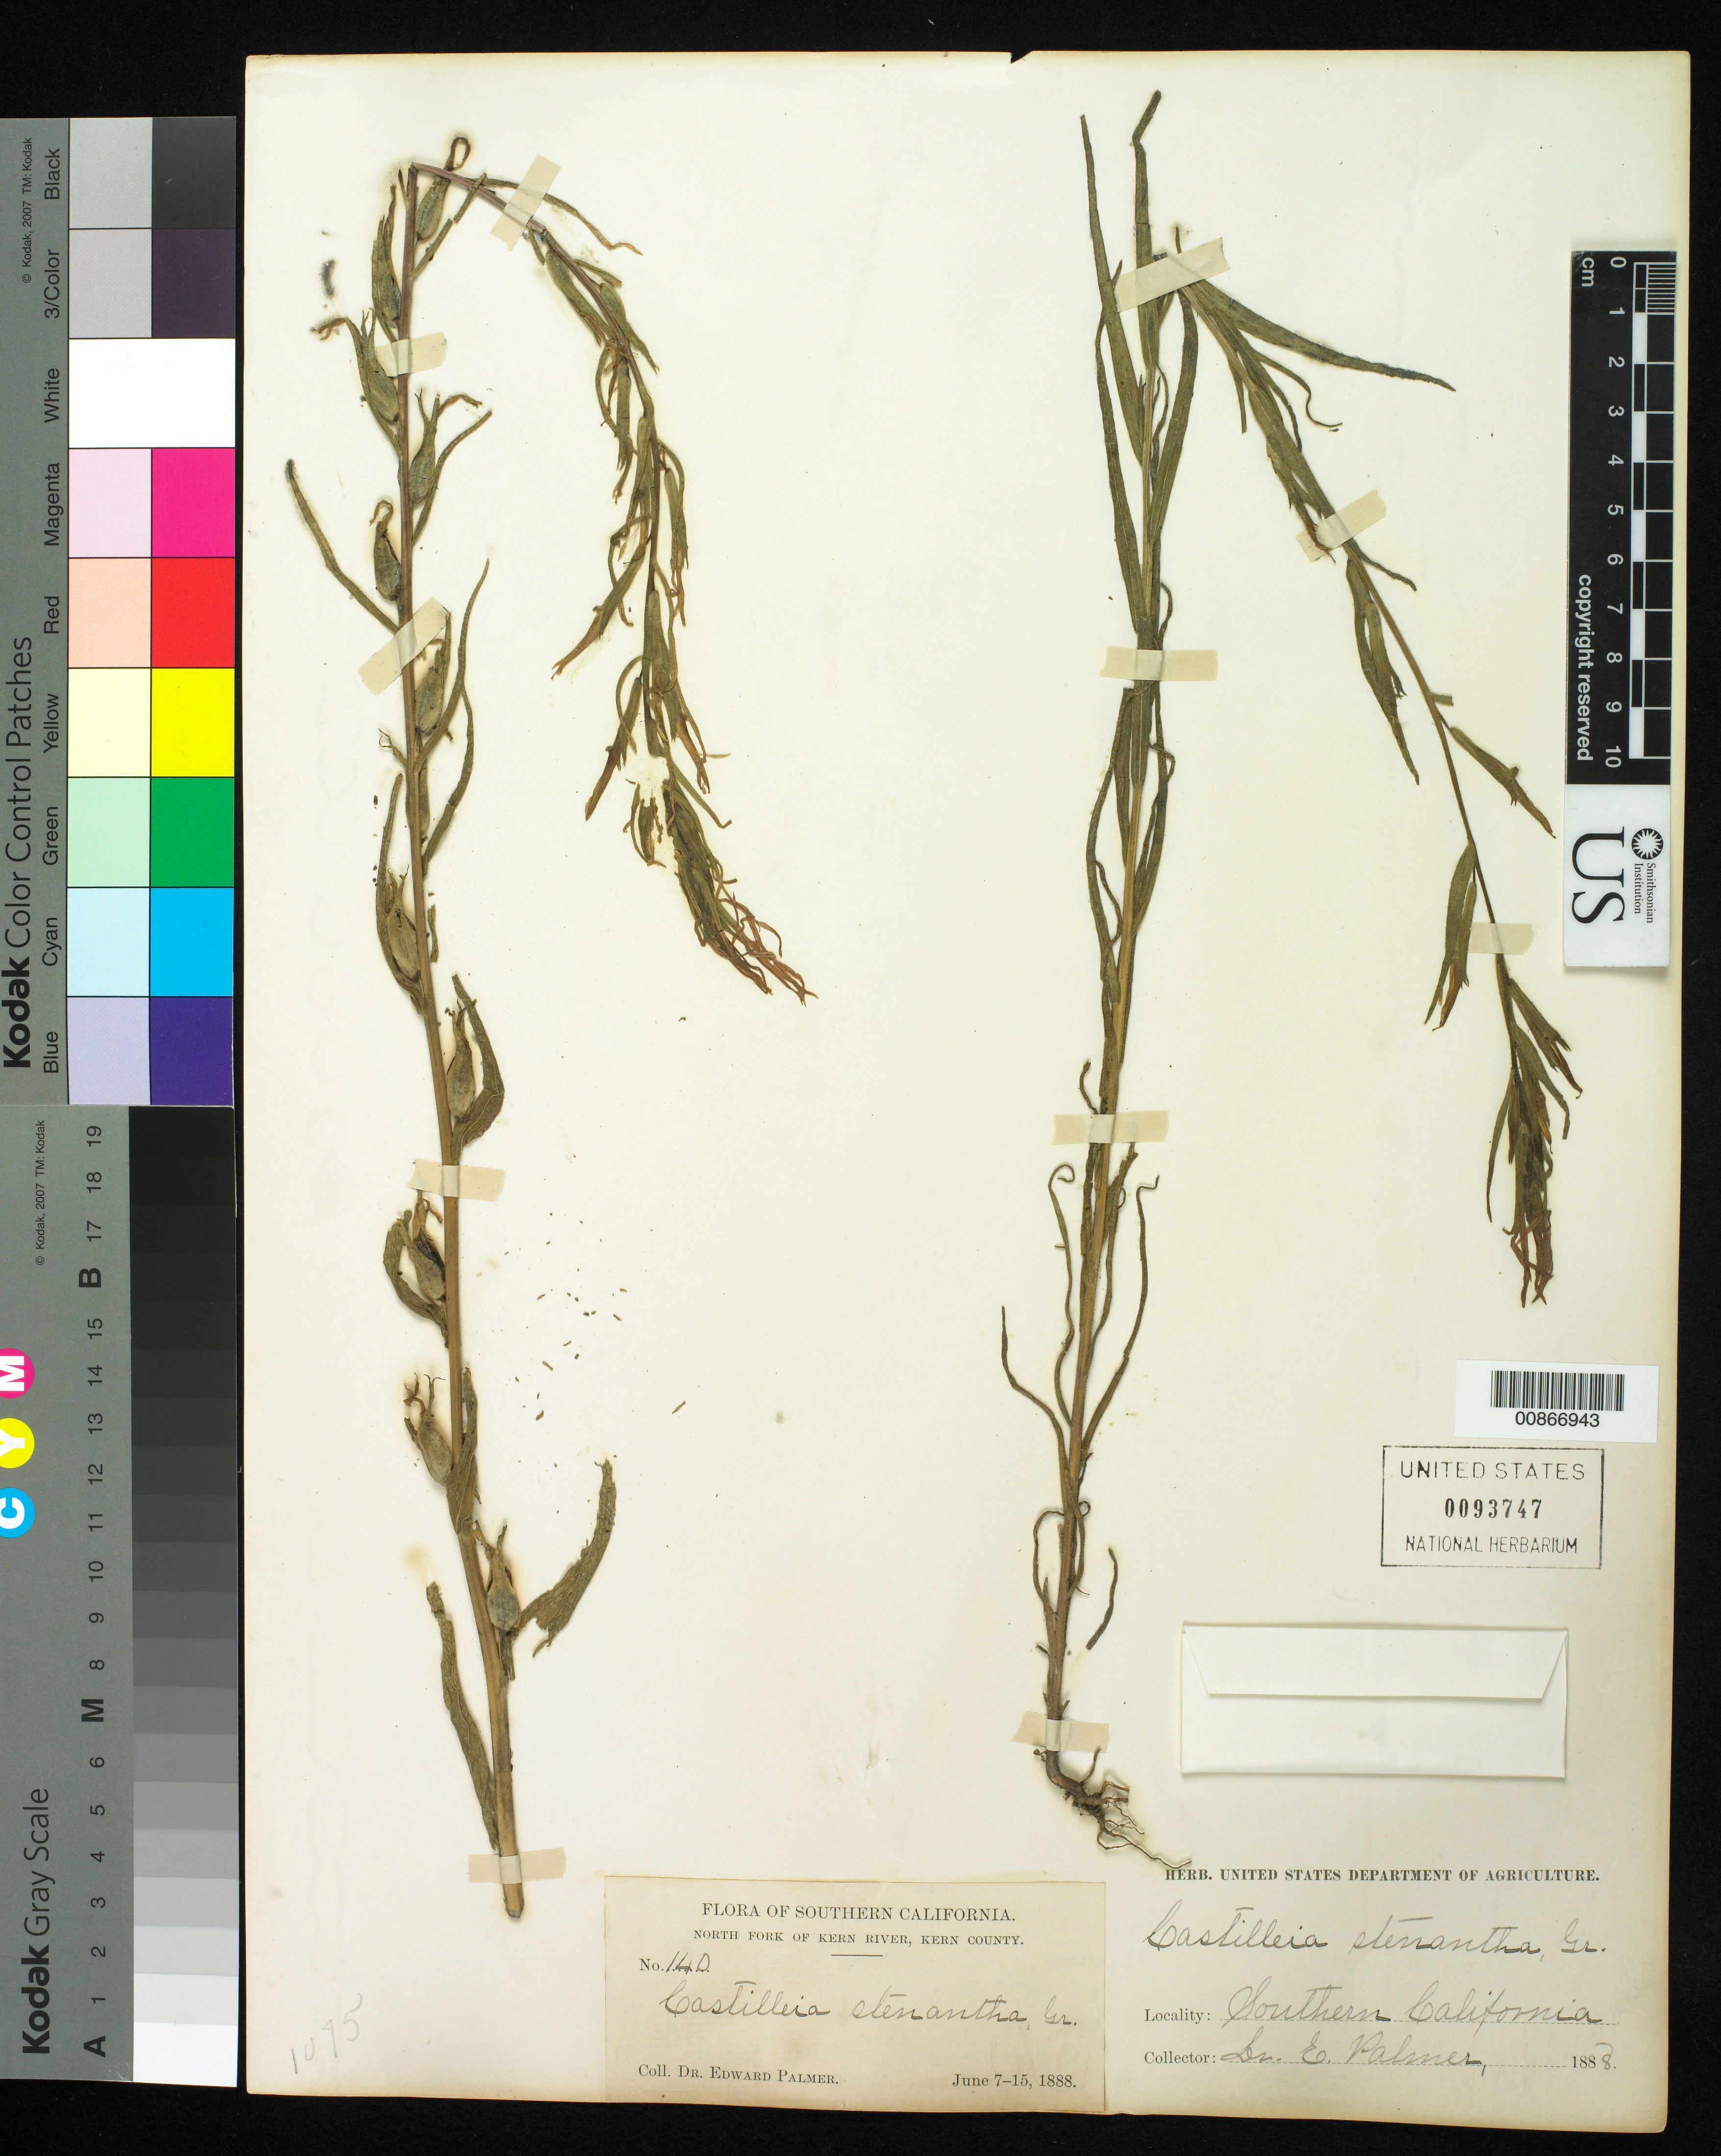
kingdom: Plantae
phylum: Tracheophyta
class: Magnoliopsida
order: Lamiales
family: Orobanchaceae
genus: Castilleja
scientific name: Castilleja stenantha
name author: A. Gray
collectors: E. Palmer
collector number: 140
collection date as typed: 07 Jun 1888 to 15 Jun 1888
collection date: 1888-06-07/1888-06-15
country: United States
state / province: California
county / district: Kern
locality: North Fork of Kern River, Kern County, California.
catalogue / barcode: US 93747